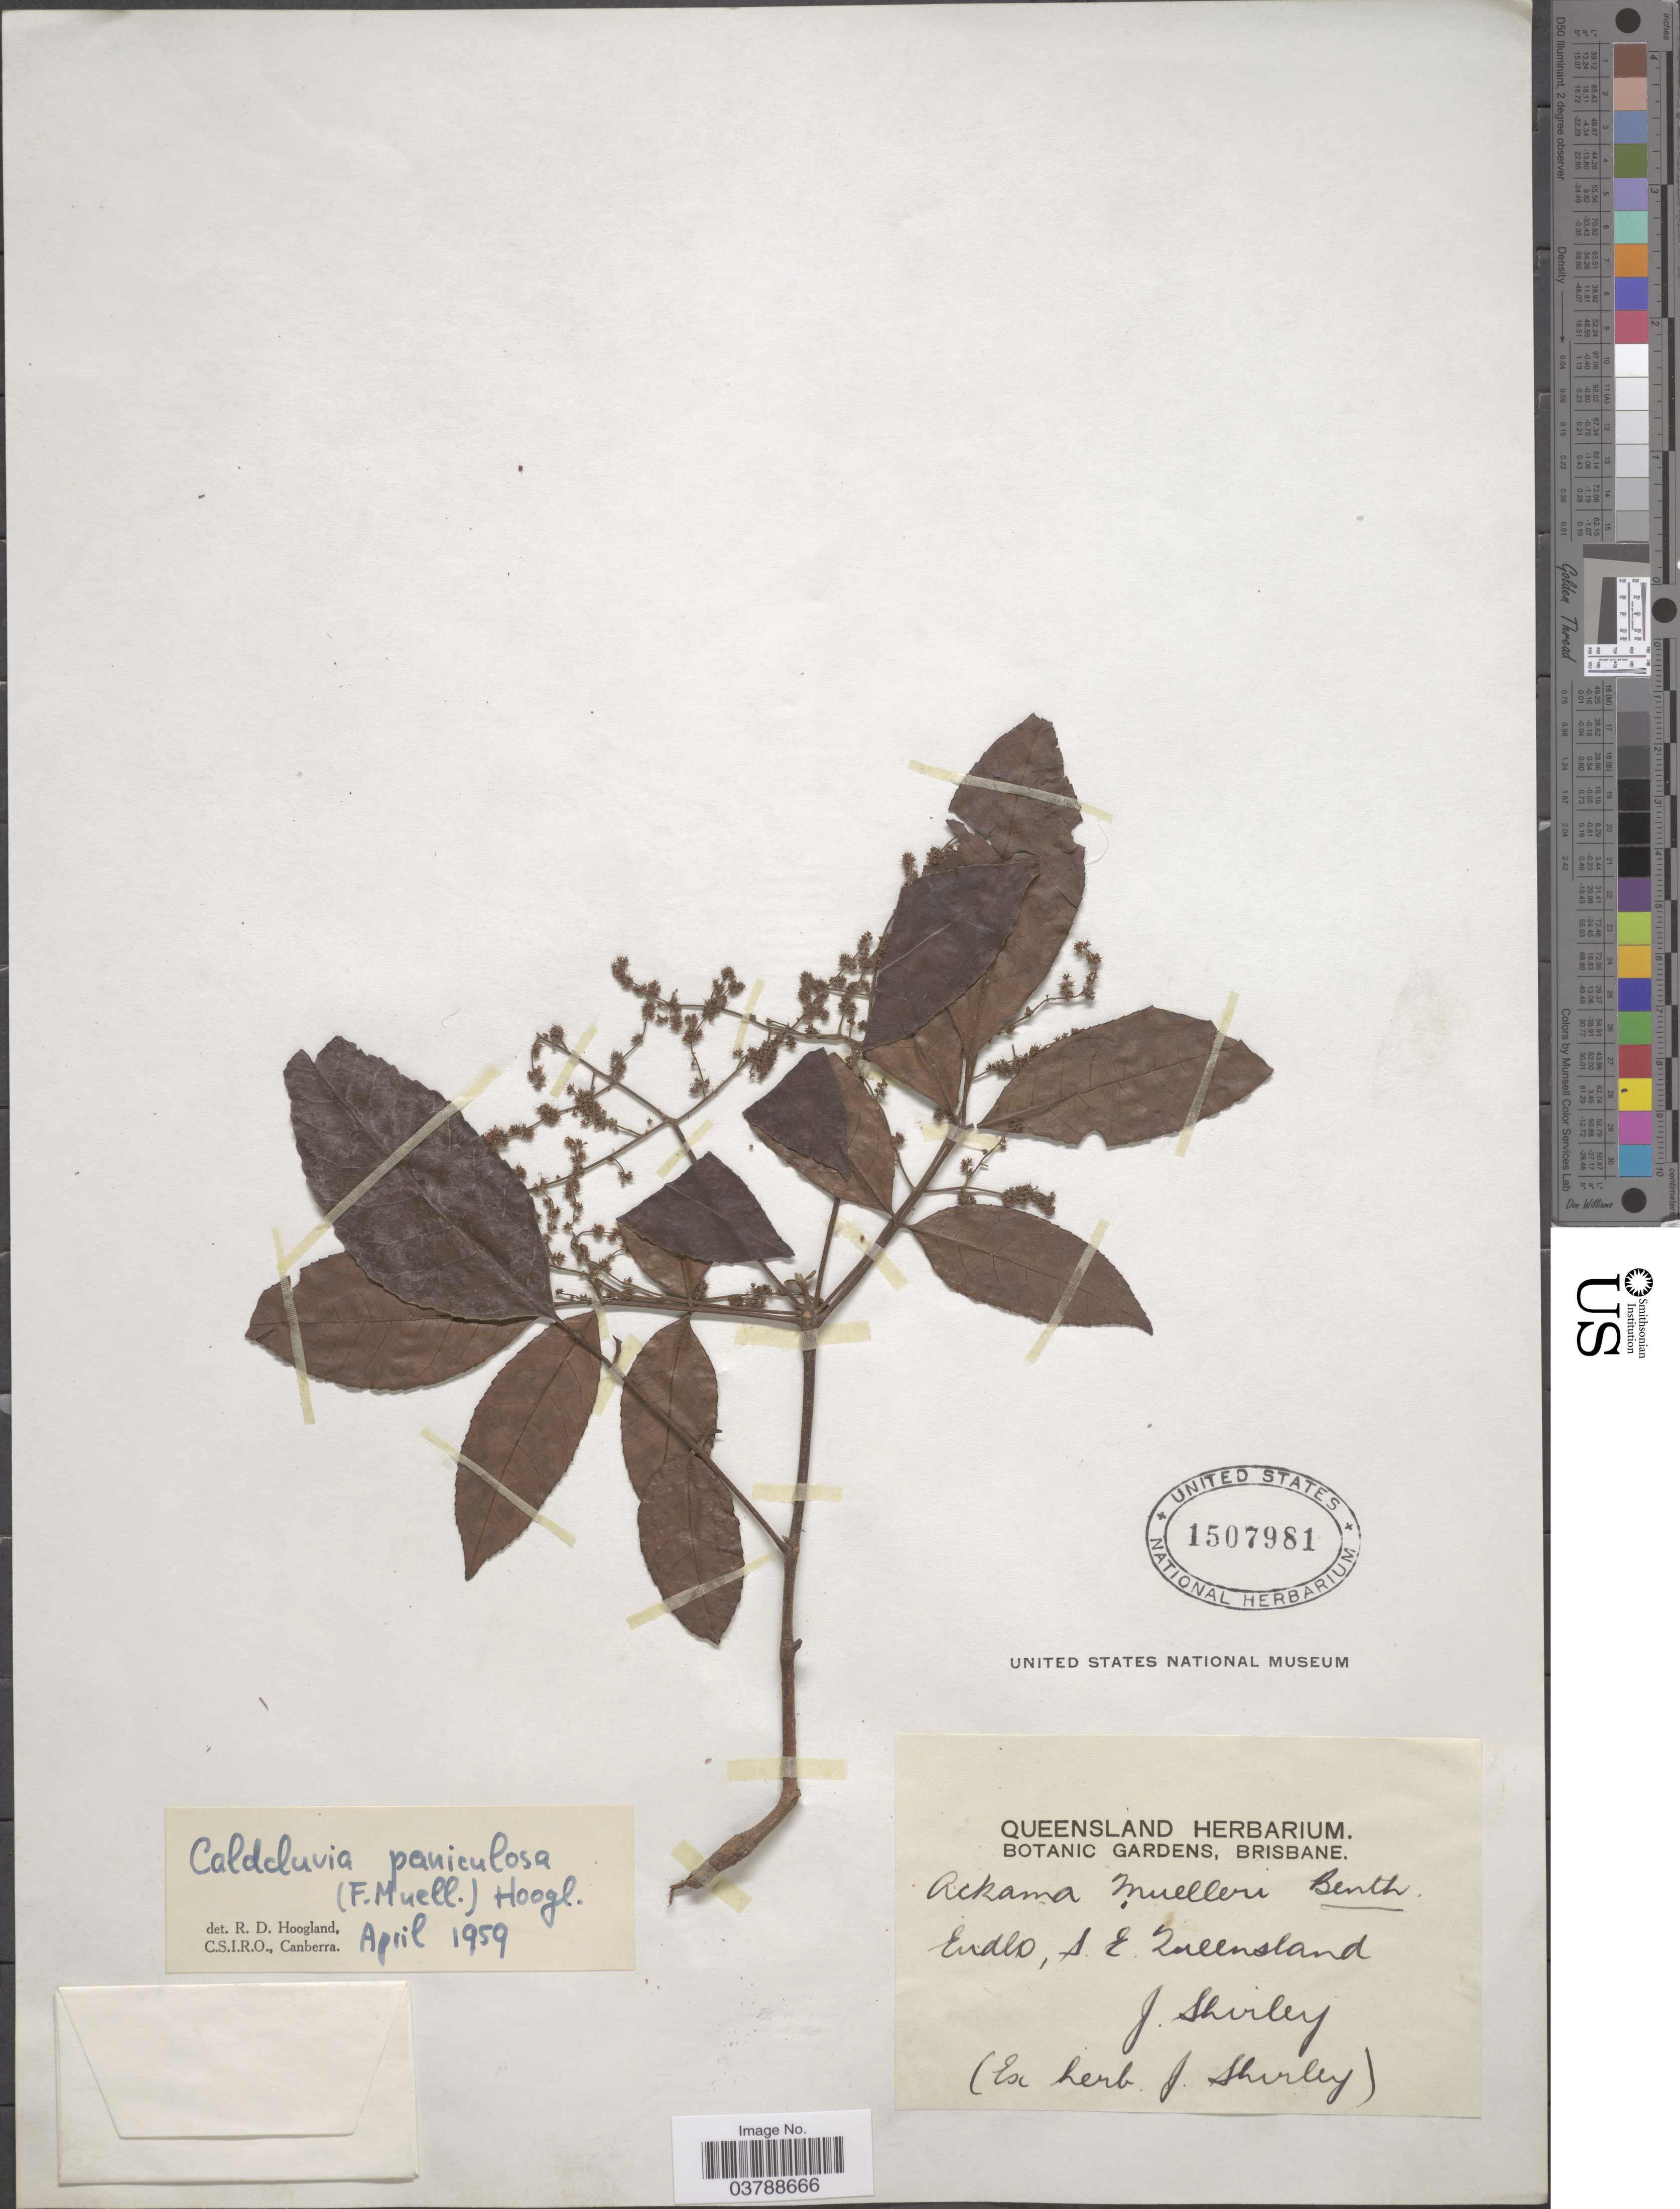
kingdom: Plantae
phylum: Tracheophyta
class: Magnoliopsida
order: Oxalidales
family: Cunoniaceae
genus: Caldcluvia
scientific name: Caldcluvia paniculosa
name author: Hoogland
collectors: J. Shirley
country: Australia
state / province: Queensland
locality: Endlo, S.E. Queensland.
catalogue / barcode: US 1507981